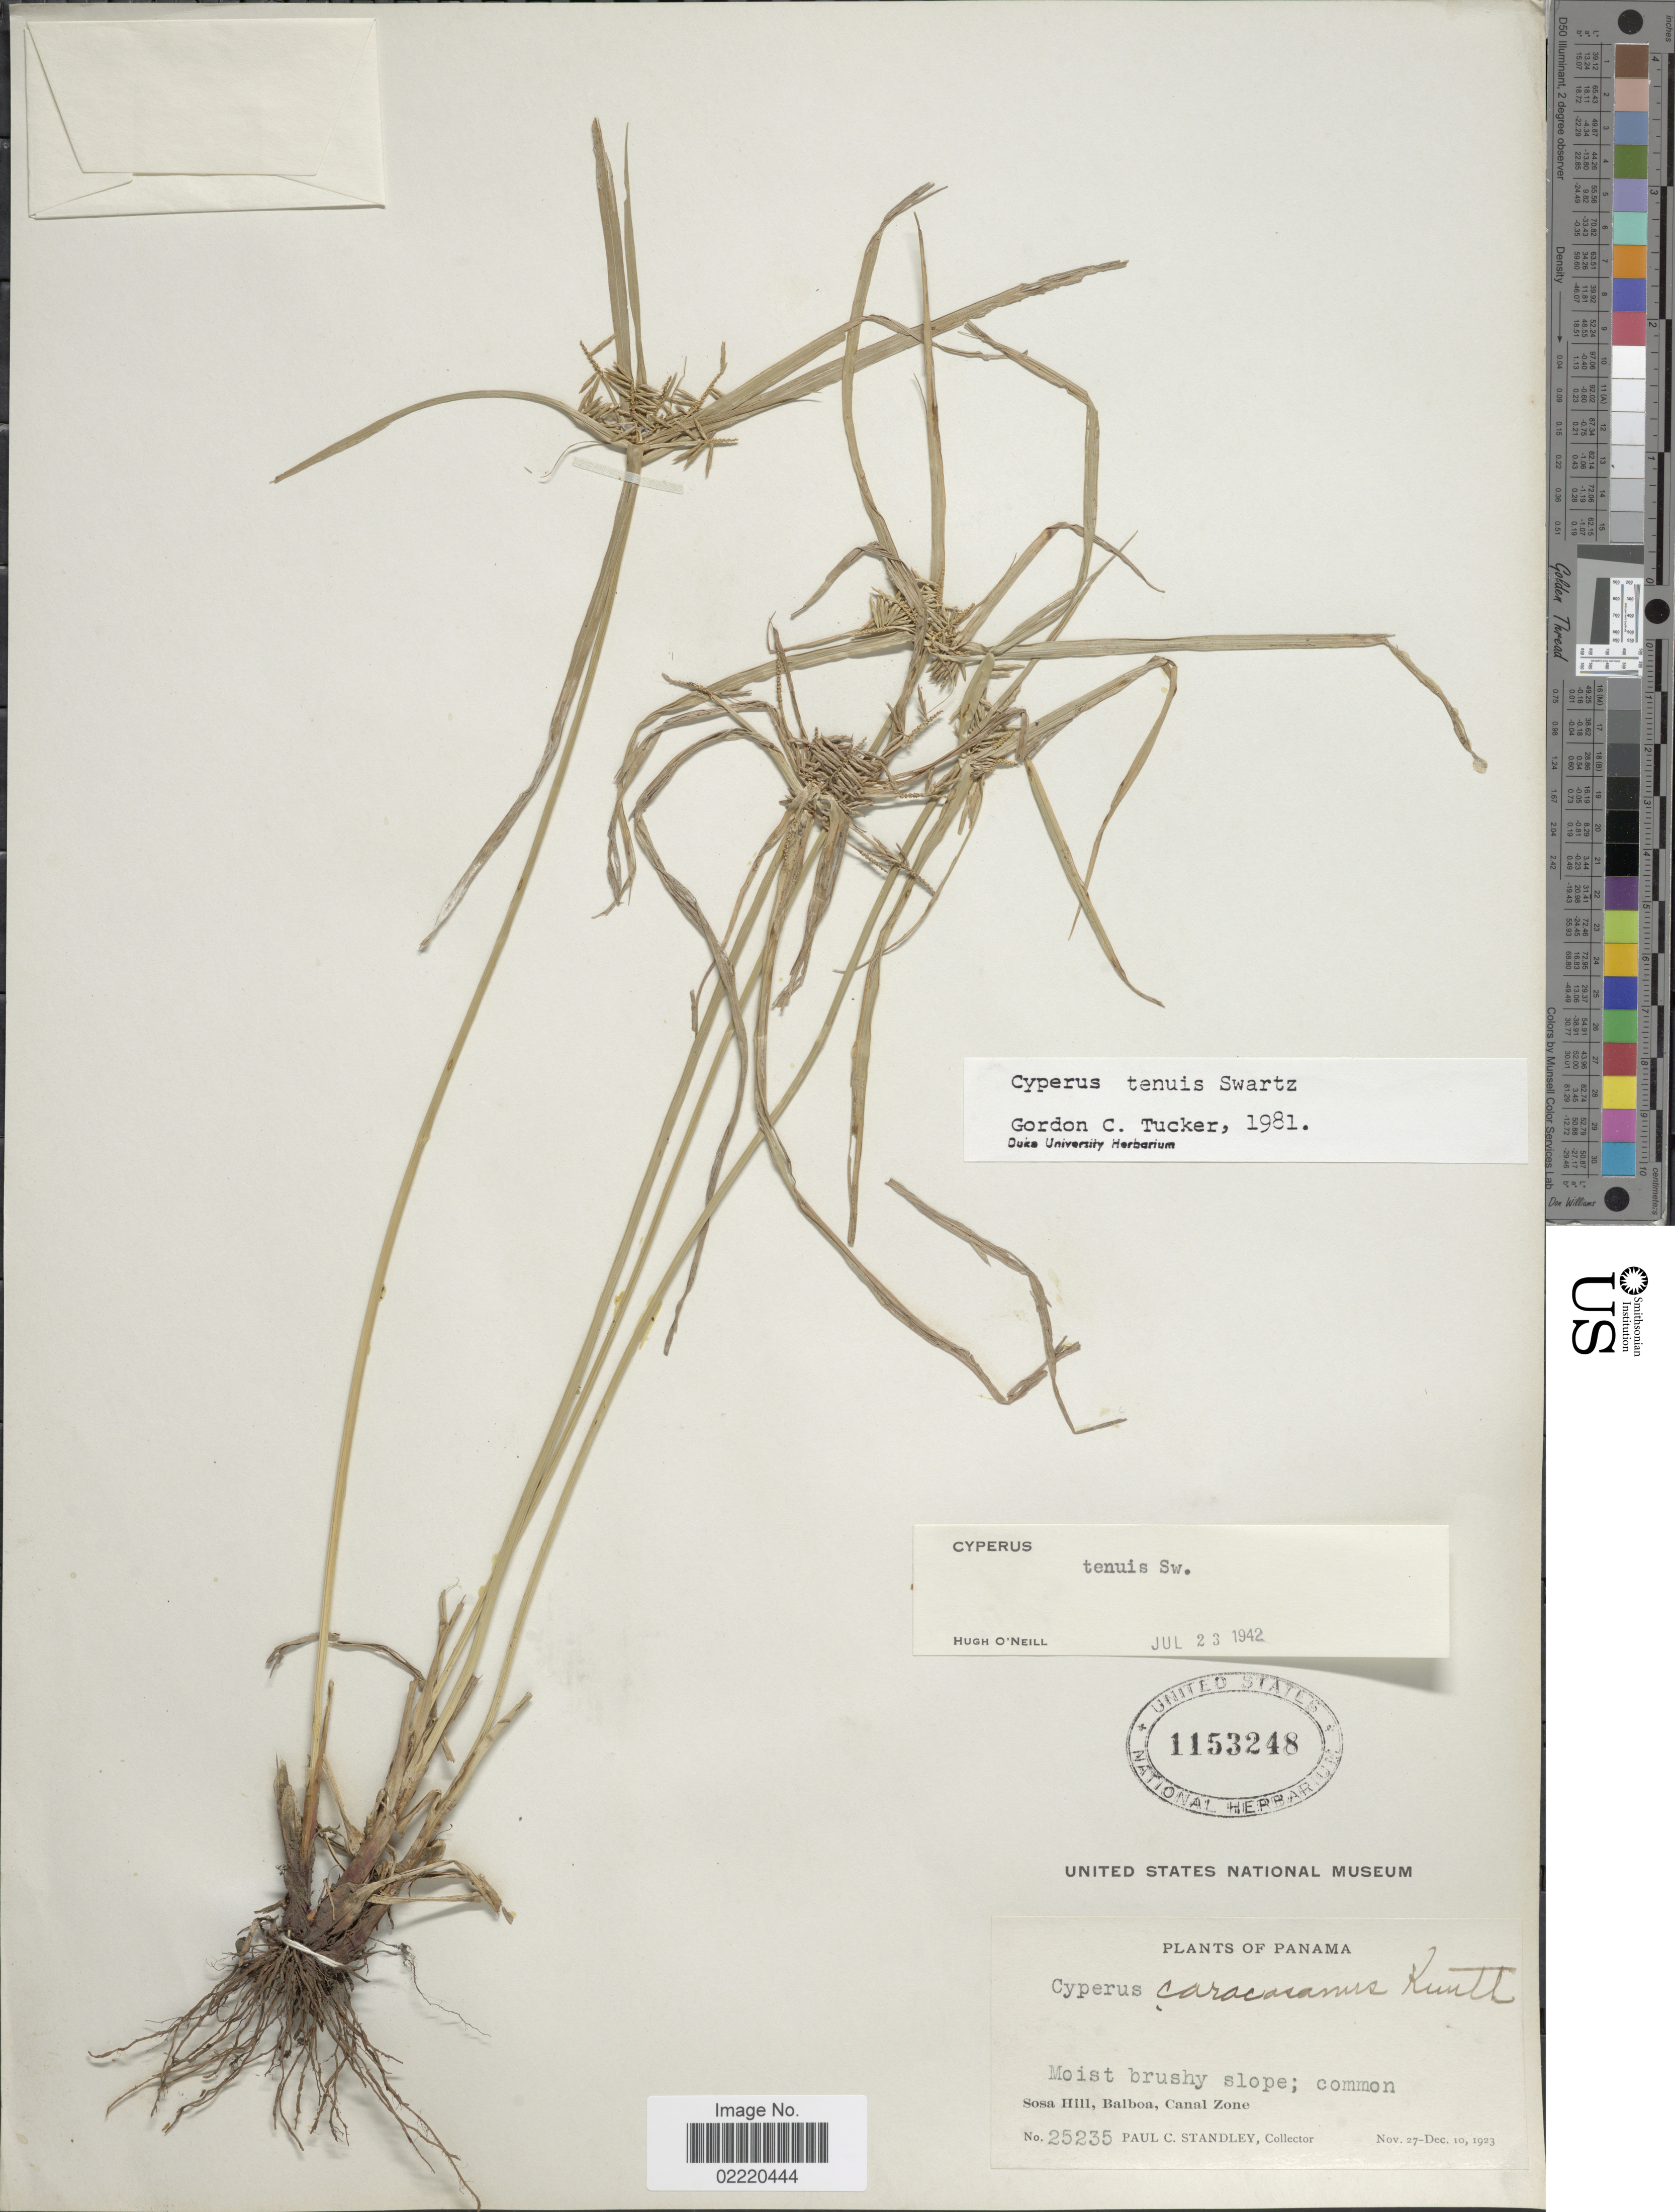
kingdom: Plantae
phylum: Tracheophyta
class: Liliopsida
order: Poales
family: Cyperaceae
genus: Cyperus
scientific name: Cyperus tenuis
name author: Sw.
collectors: P. C. Standley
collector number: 25235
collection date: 1923-11-27/1923-12-10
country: Panama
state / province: Colón / Panamá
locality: Moist brushy slope, Sosa Hill, Balboa, Canal Zone.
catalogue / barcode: US 1153248